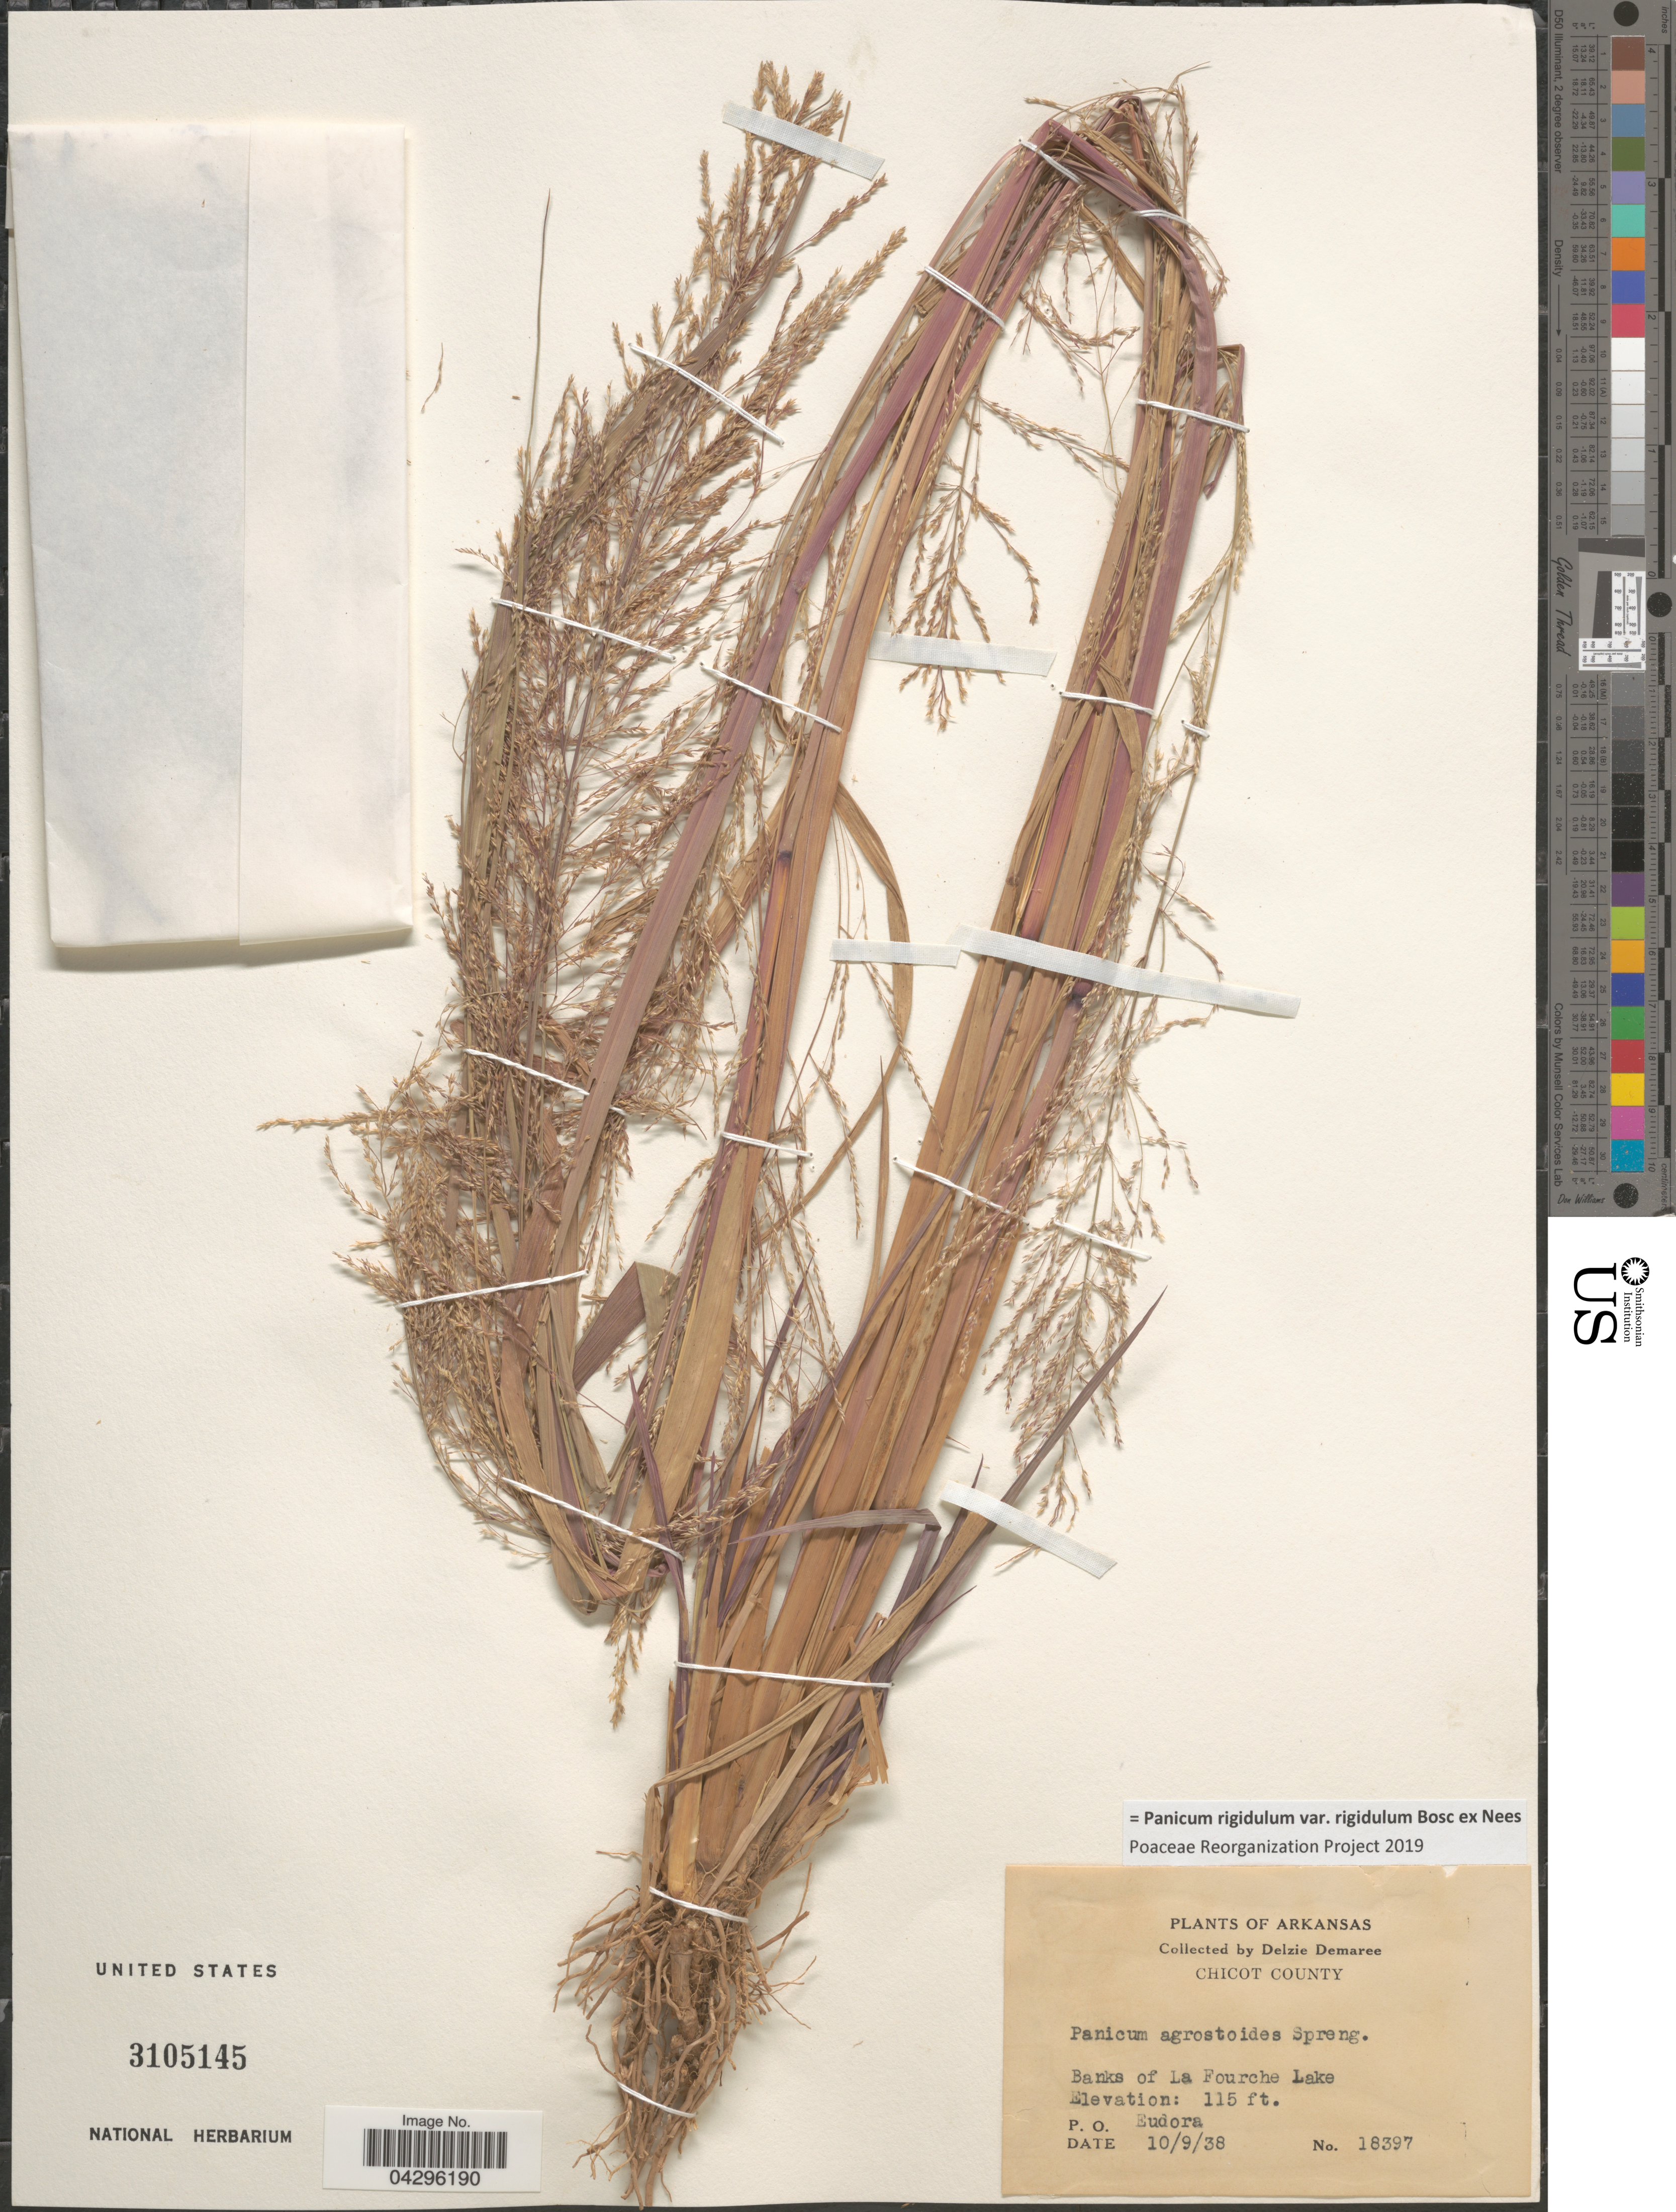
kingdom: Plantae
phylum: Tracheophyta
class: Liliopsida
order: Poales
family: Poaceae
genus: Panicum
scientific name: Panicum rigidulum var. rigidulum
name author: Bosc ex Nees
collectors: D. Demaree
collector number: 18397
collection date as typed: Transcribed d/m/y: 9/10/38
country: United States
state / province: Arkansas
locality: Chicot County. Banks of La Fourche Lake. P. O. Eudora.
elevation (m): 35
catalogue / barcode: US 3105145